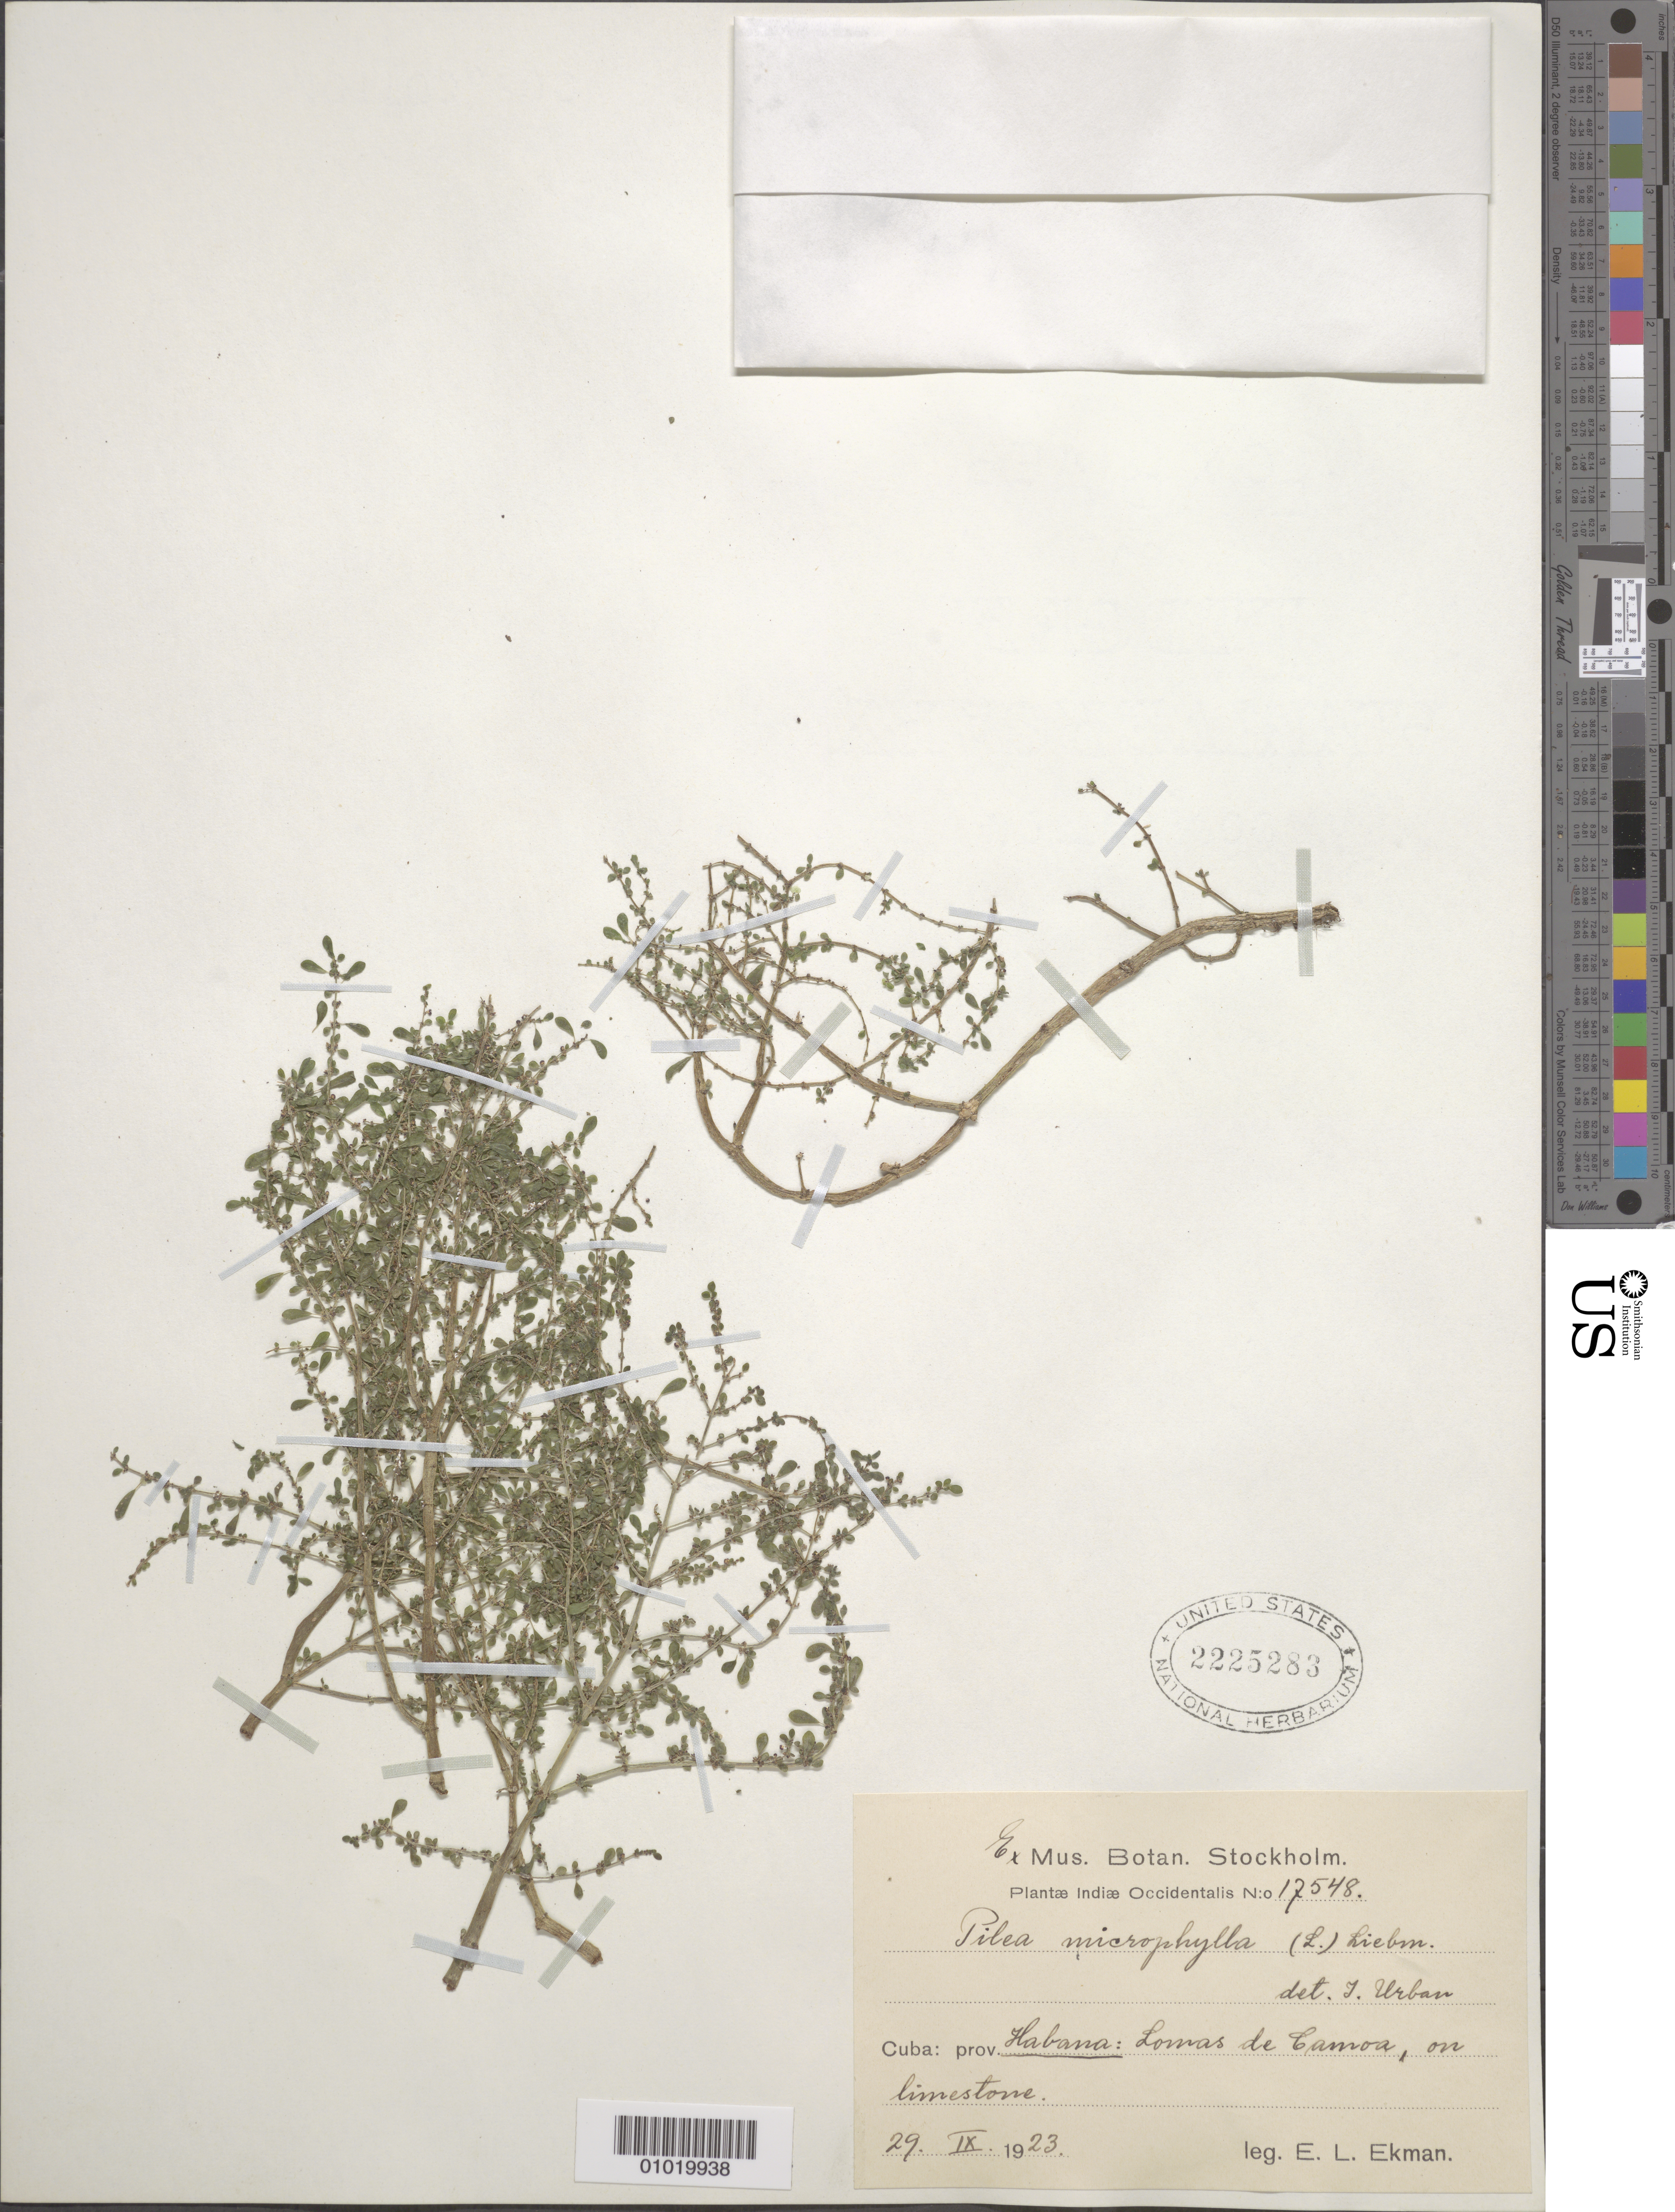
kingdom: Plantae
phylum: Tracheophyta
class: Magnoliopsida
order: Rosales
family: Urticaceae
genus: Pilea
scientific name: Pilea microphylla var. microphylla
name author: (L.) Liebm.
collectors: E. L. Ekman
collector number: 17548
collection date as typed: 29 Sep 1923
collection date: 1923-09-29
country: Cuba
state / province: La Habana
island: Cuba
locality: Habana: Lomas de Camoa on limestone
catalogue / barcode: US 2225283